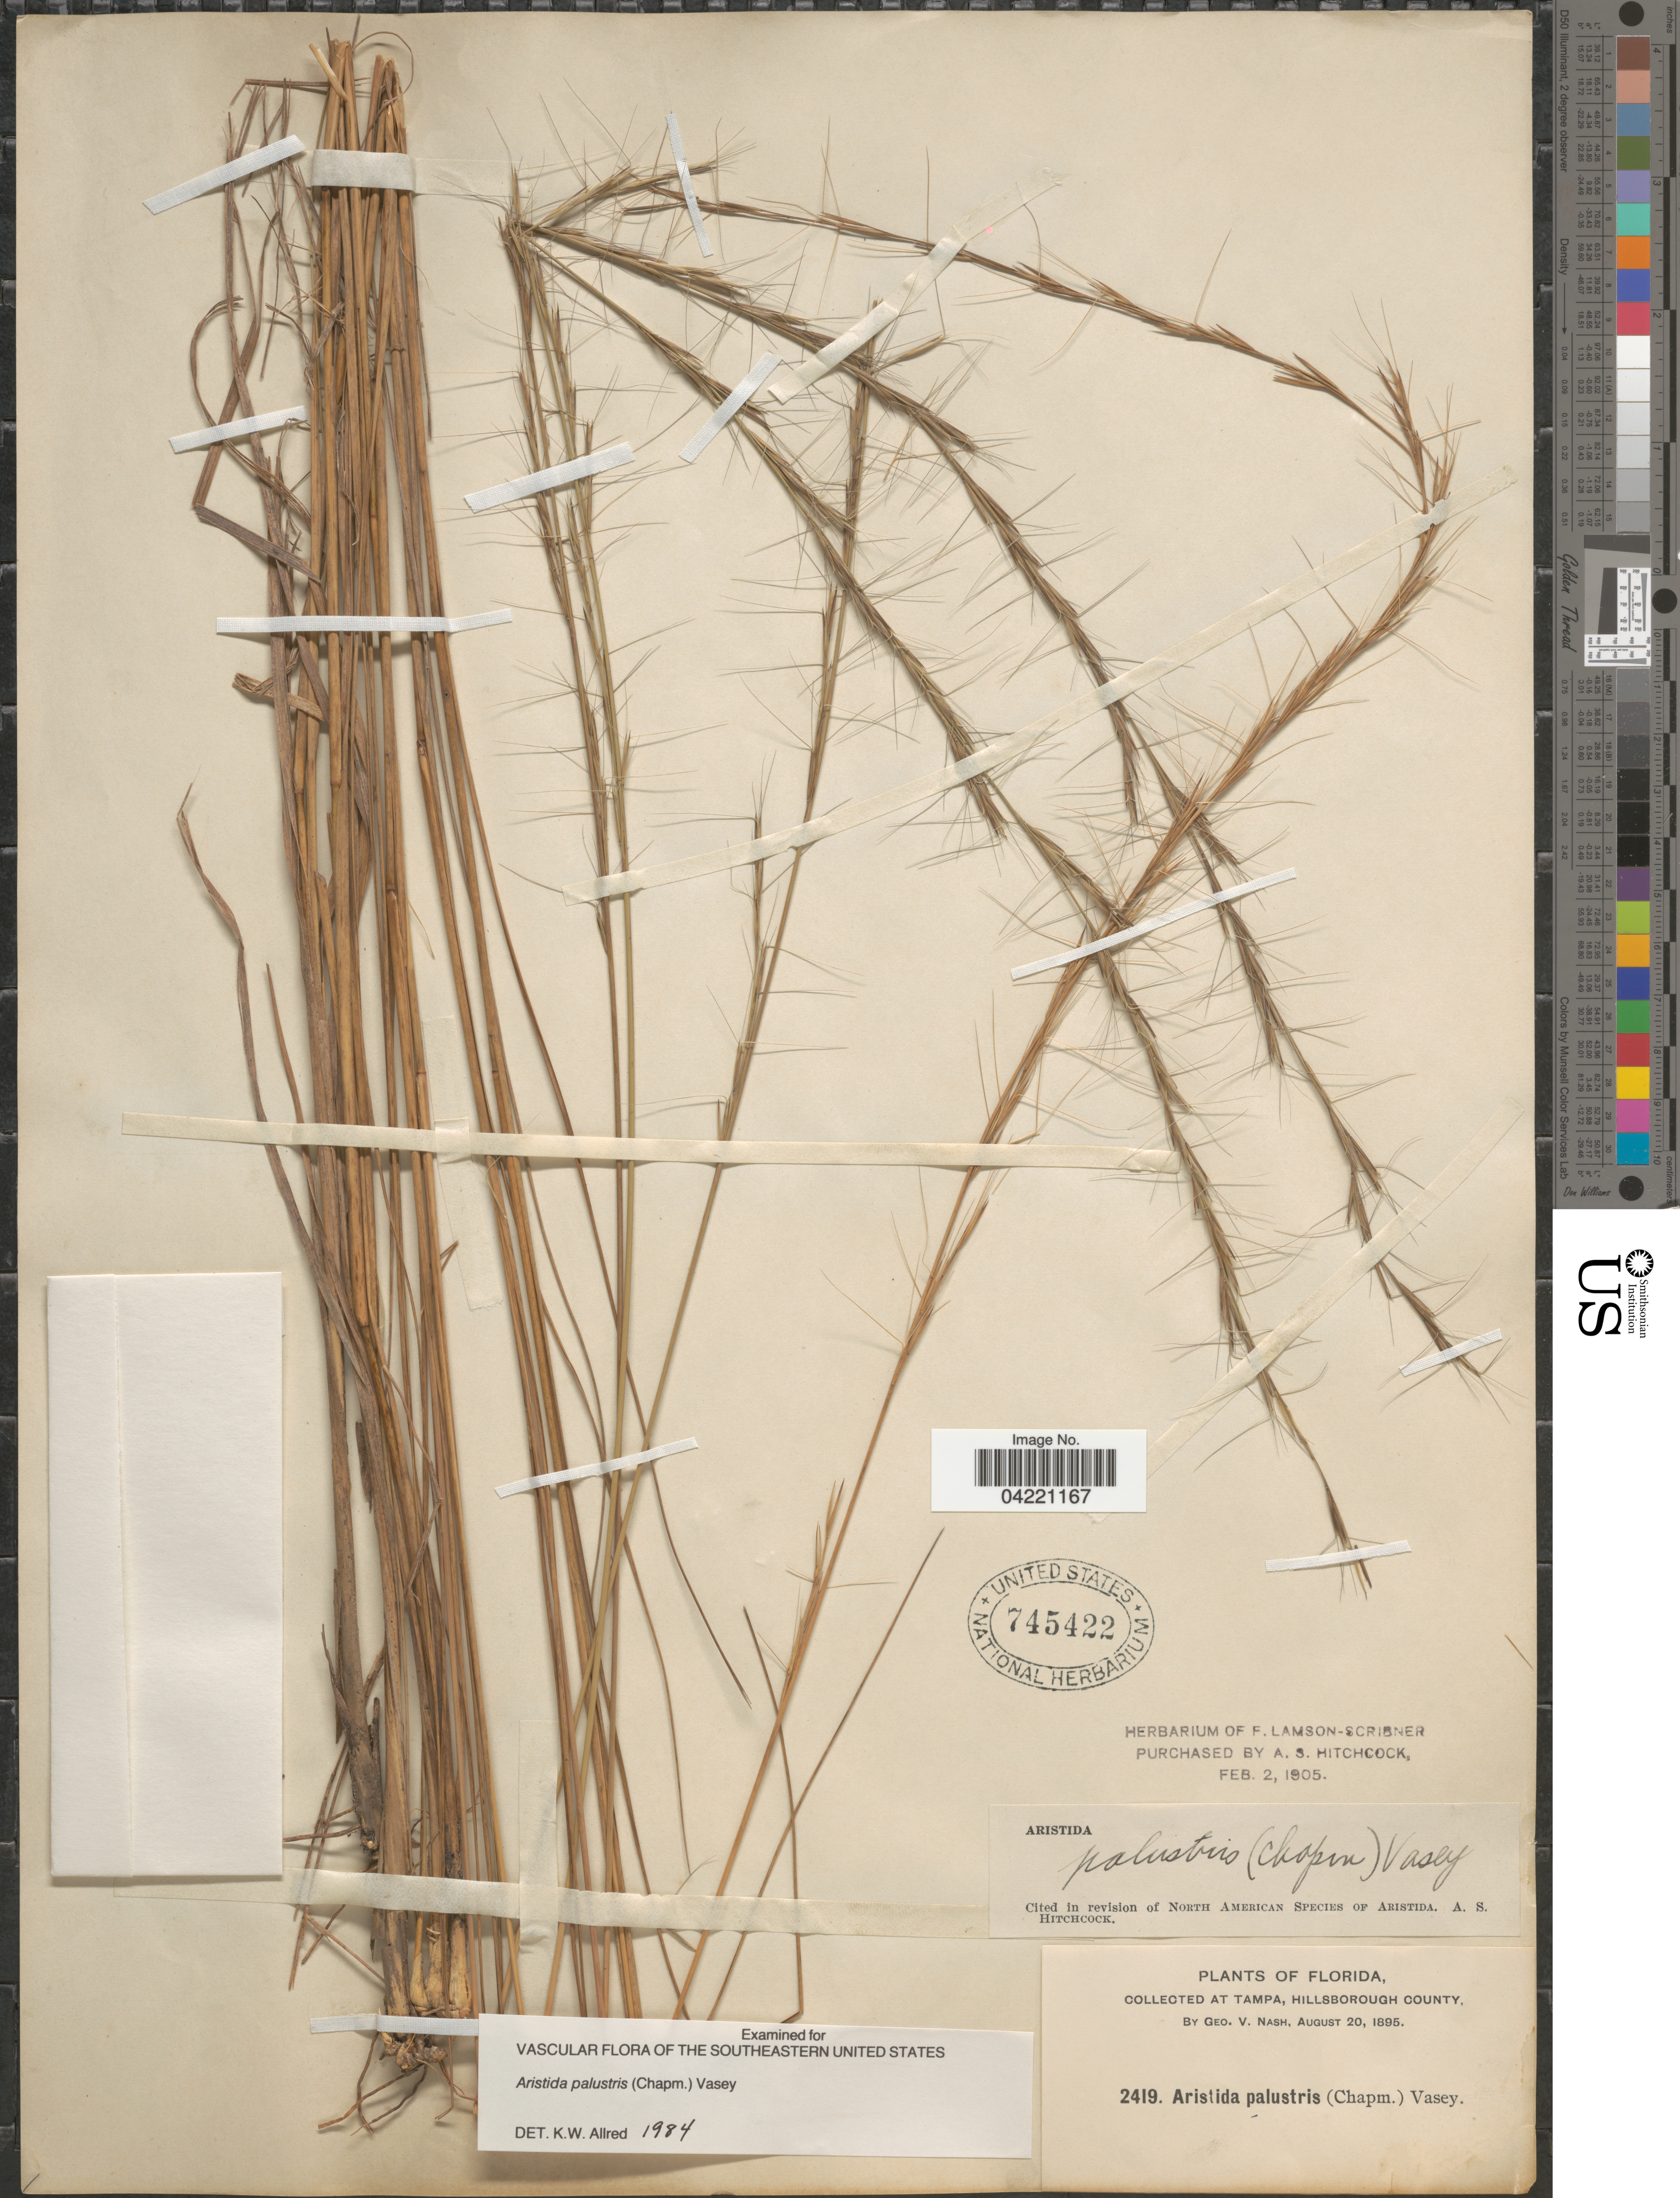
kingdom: Plantae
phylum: Tracheophyta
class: Liliopsida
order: Poales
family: Poaceae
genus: Aristida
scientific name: Aristida palustris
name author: (Chapm.) Vasey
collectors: G. V. Nash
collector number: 2419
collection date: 1895-08-20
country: United States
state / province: Florida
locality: At Tampa, Hillsborough County.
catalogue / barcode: US 745422